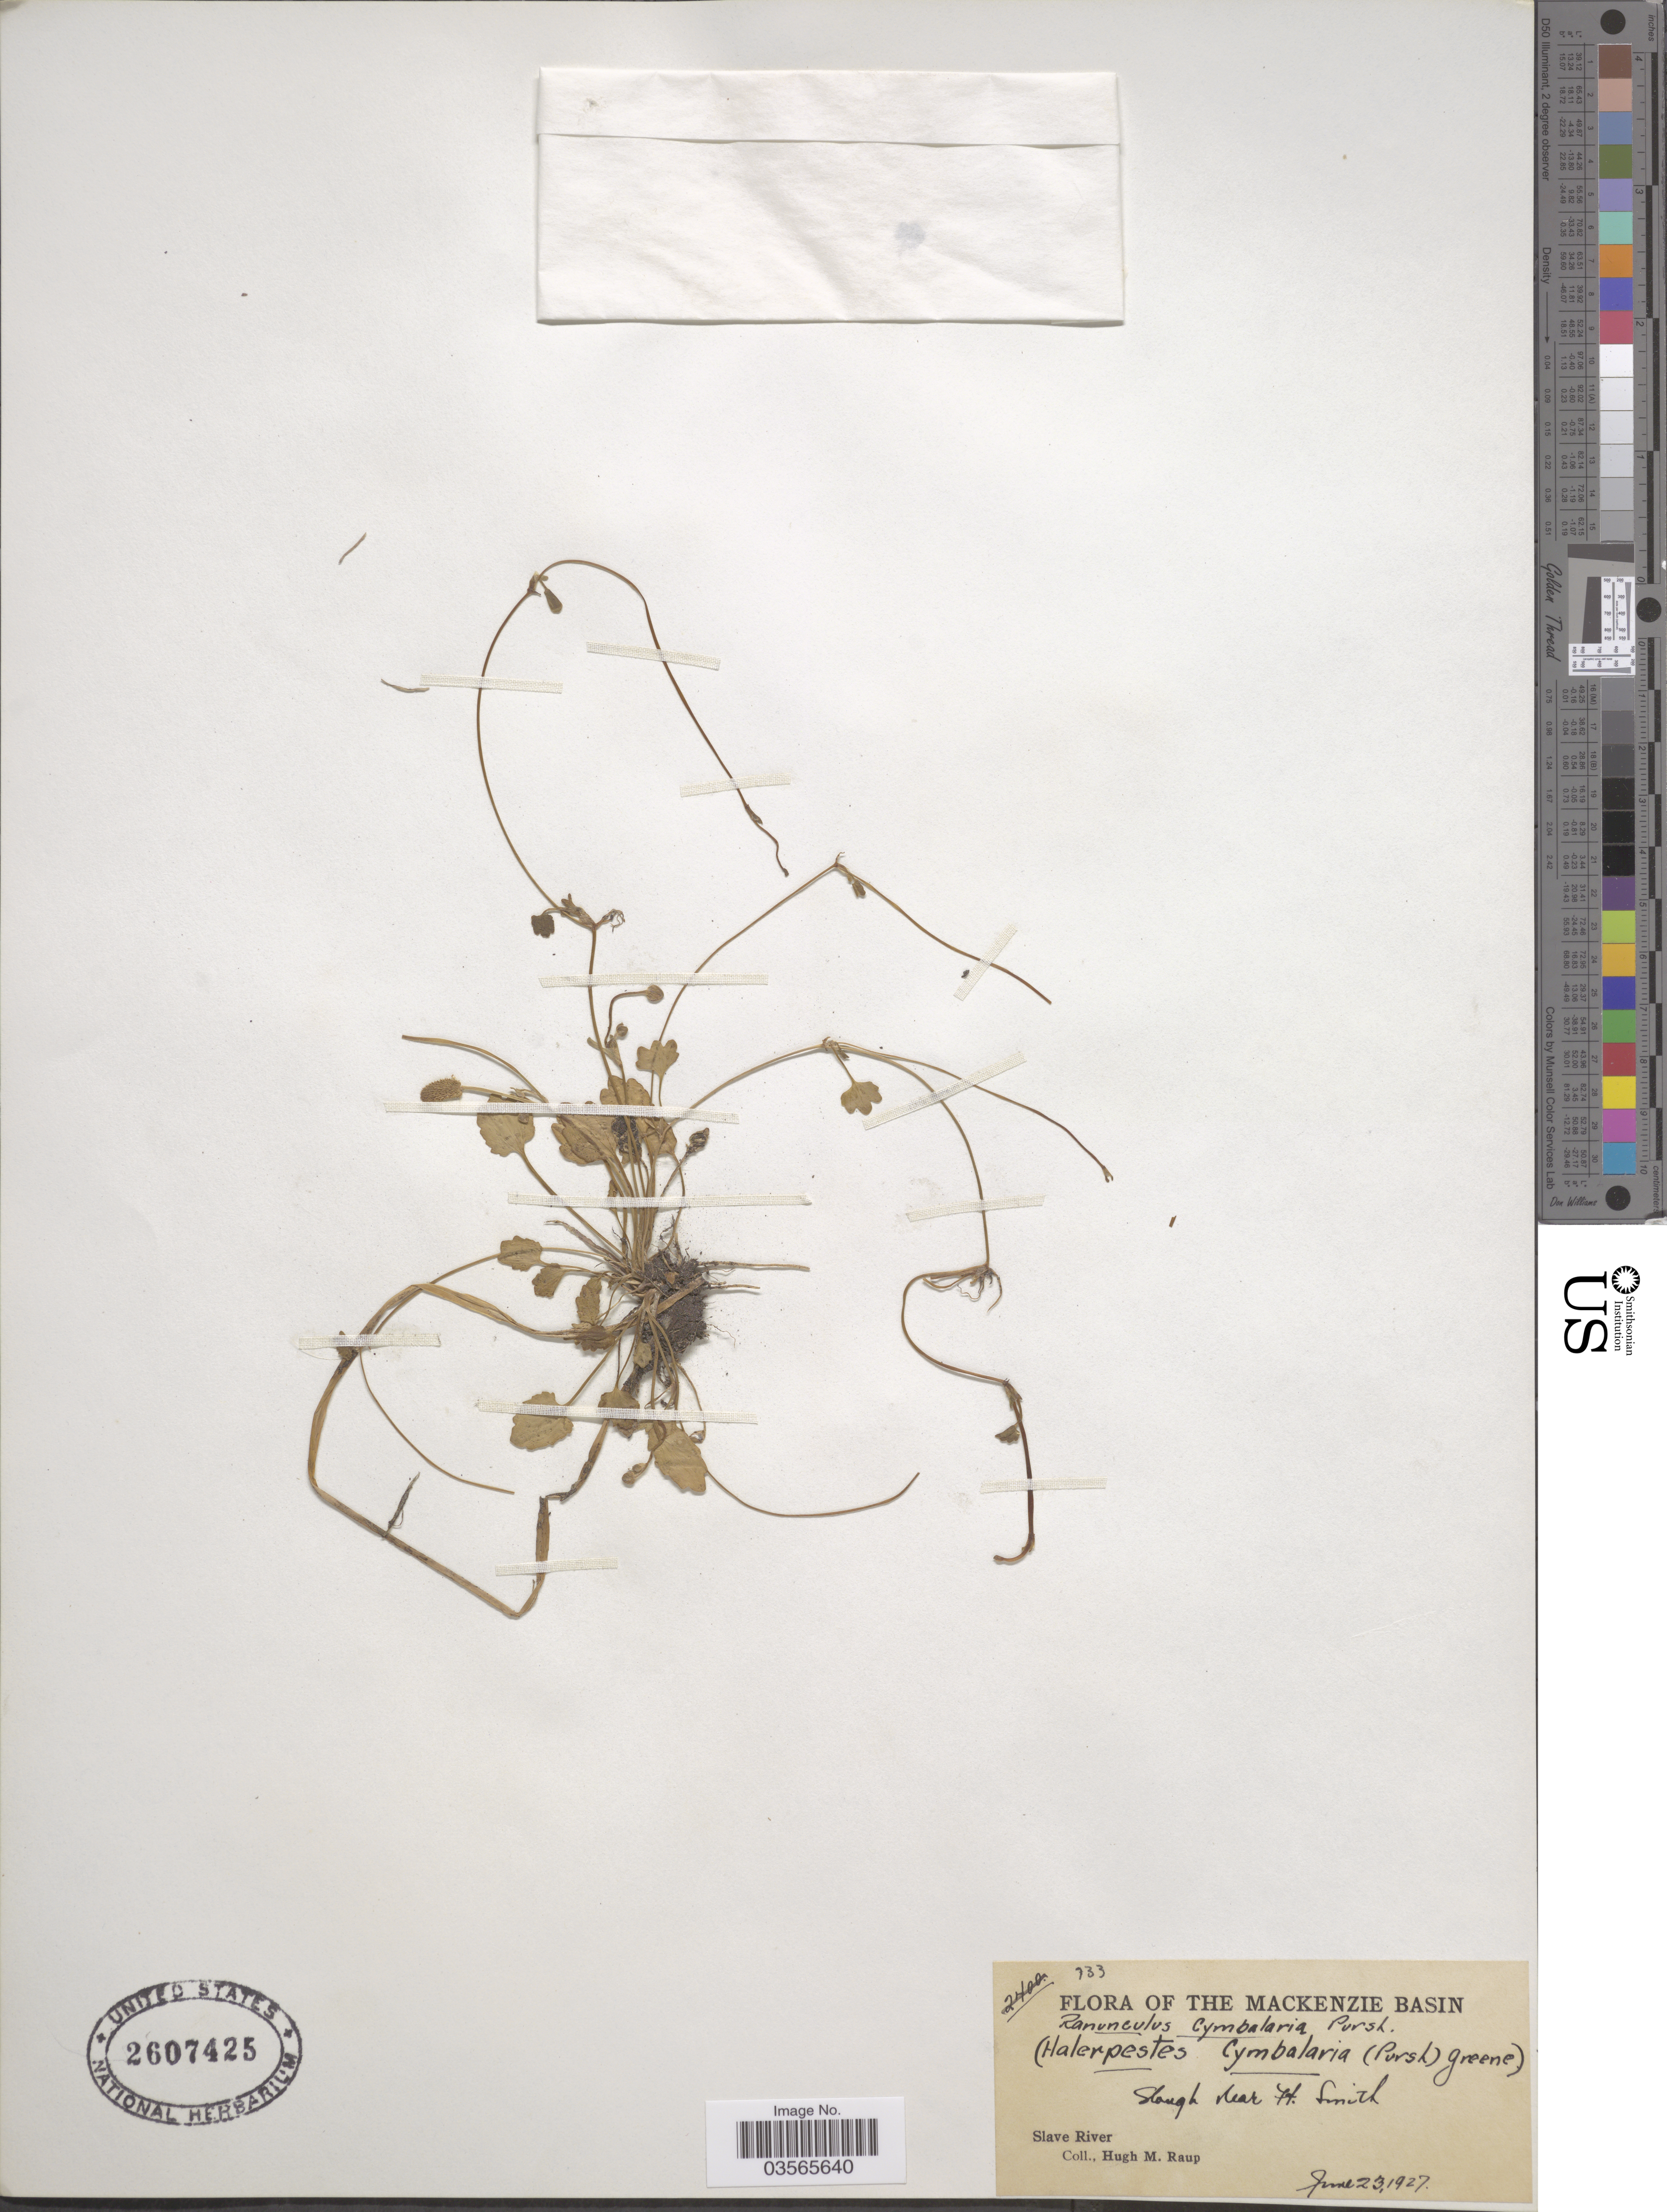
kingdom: Plantae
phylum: Tracheophyta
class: Magnoliopsida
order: Ranunculales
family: Ranunculaceae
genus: Halerpestes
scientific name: Halerpestes cymbalaria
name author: (Pursh) Greene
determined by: Strong, M. T., (US), Smithsonian Institution - National Museum of Natural History (UNITED STATES)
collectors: H. Raup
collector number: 733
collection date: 1927-06-23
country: Canada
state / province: British Columbia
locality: The Mackenzie Basin. Slough near Ft Smith. Slave River.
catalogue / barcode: US 2607425